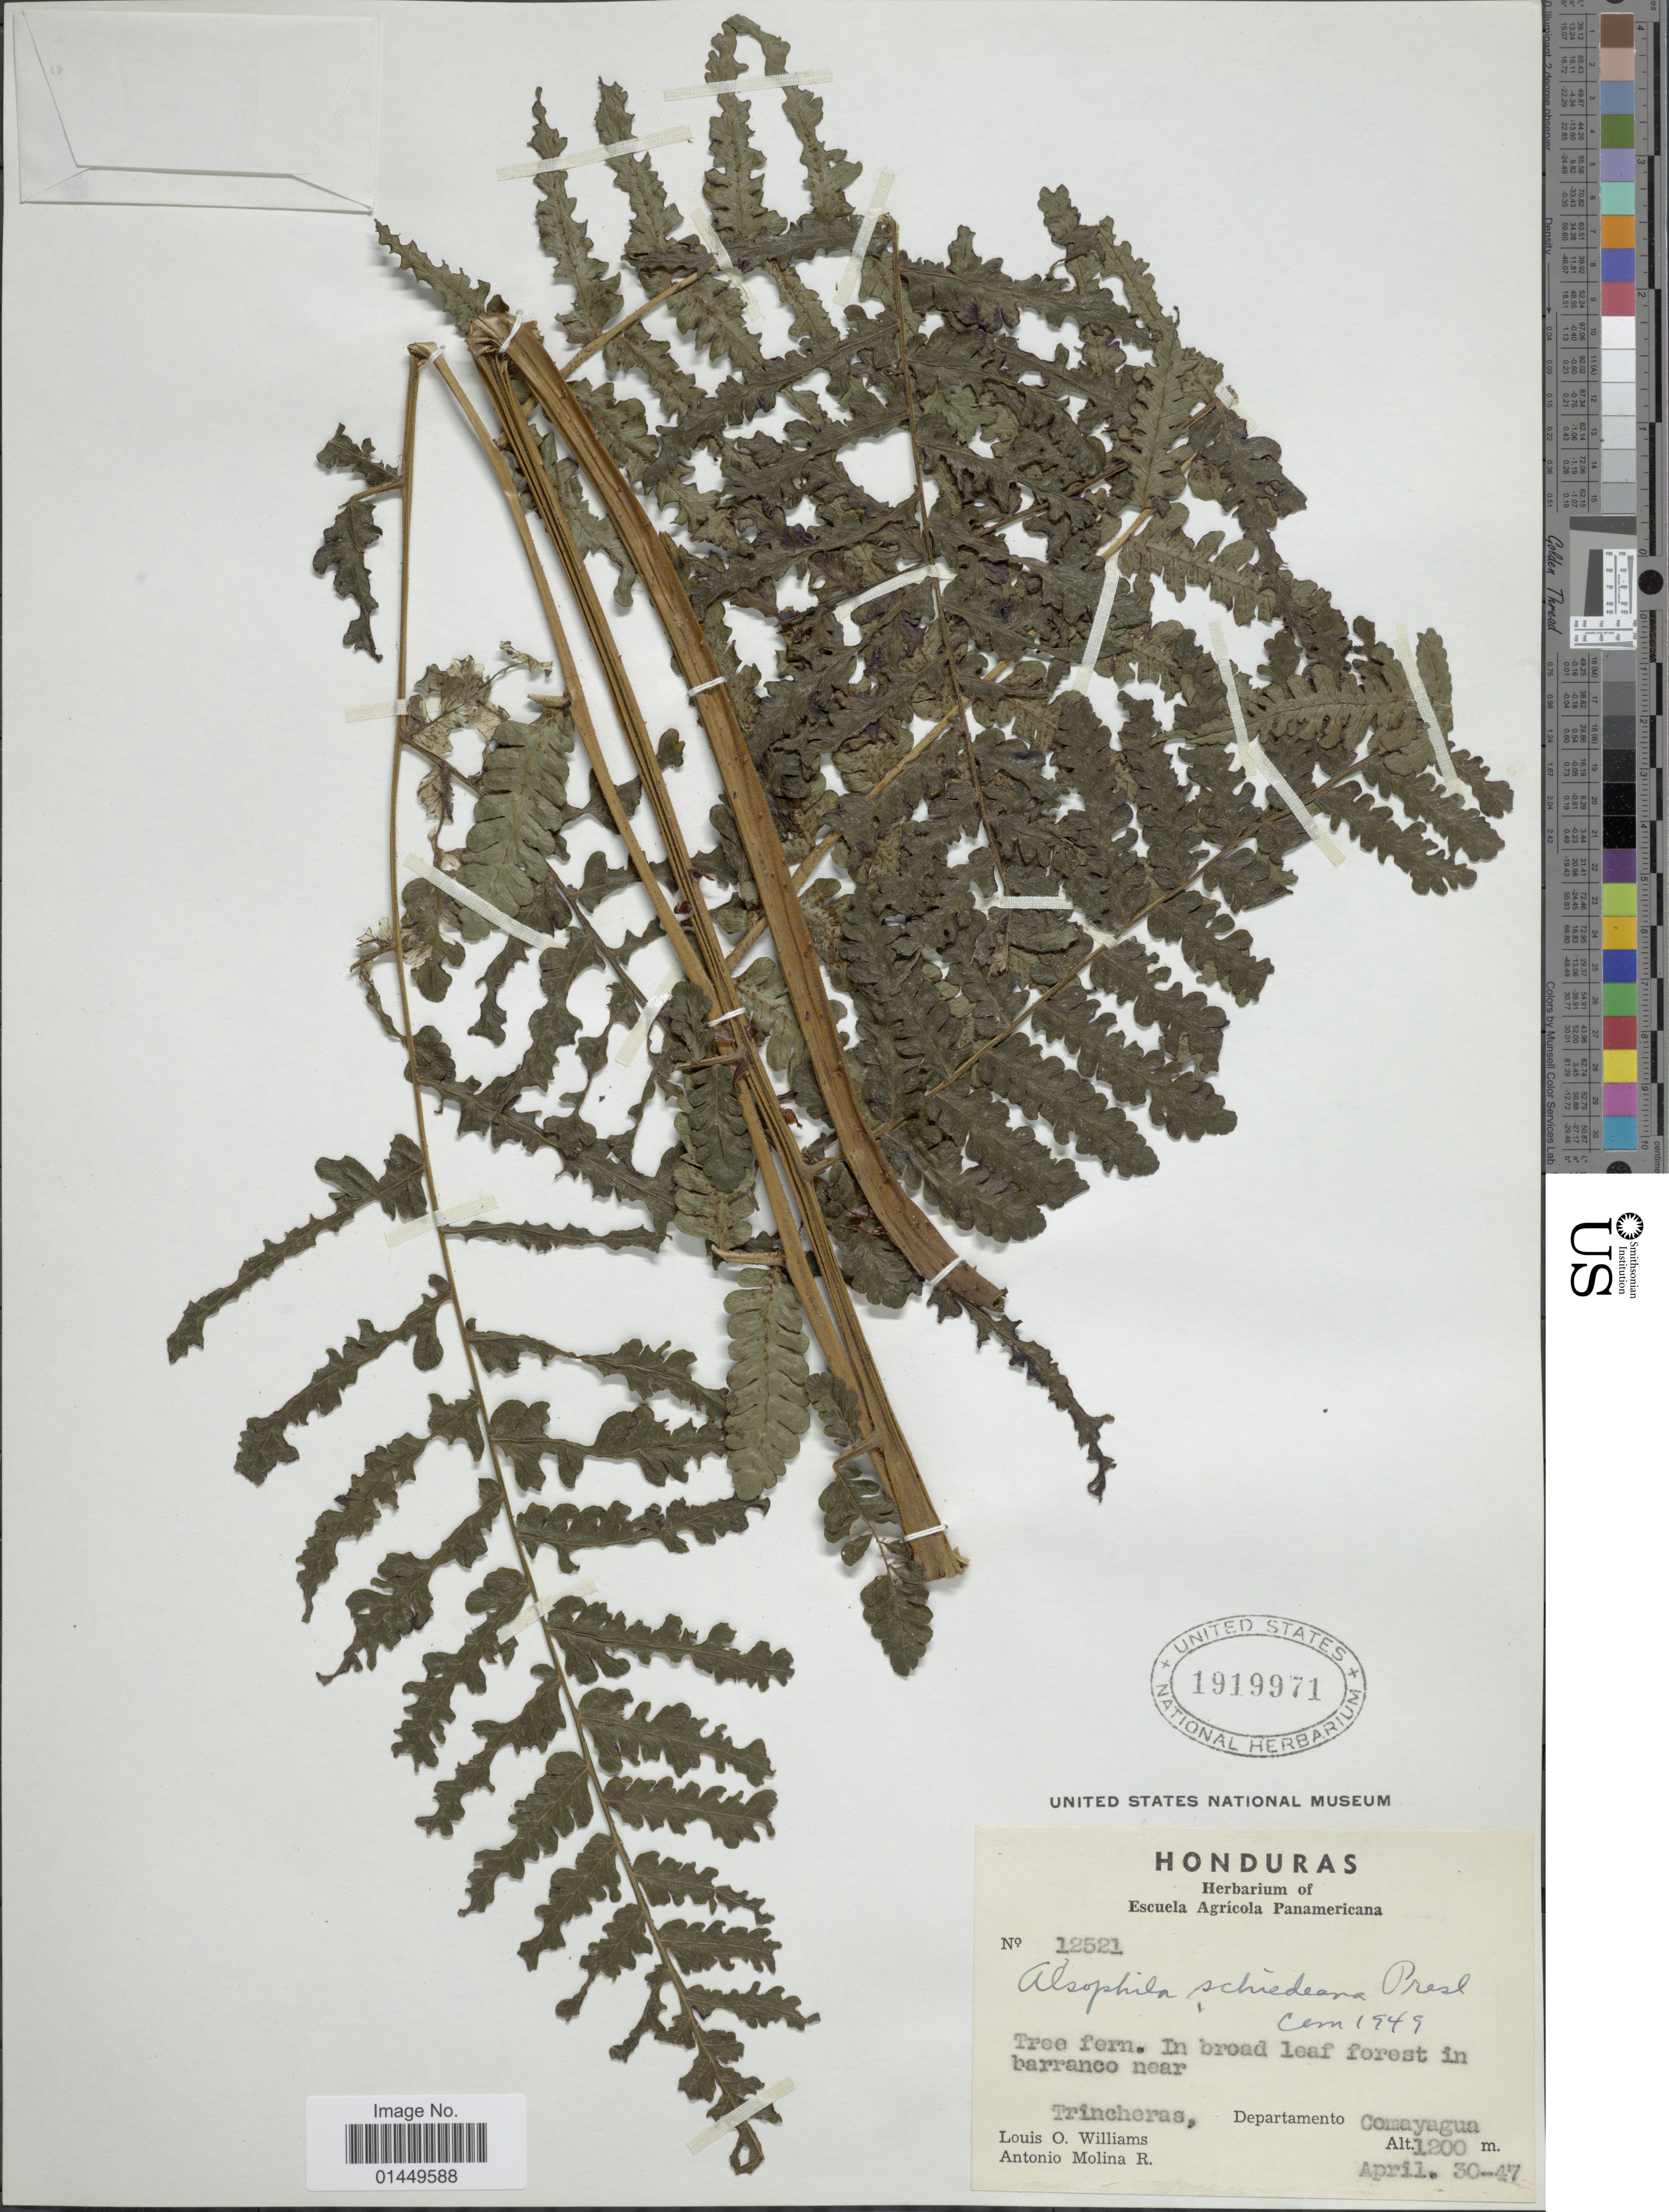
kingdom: Plantae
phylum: Tracheophyta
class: Polypodiopsida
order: Cyatheales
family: Cyatheaceae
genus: Cyathea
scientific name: Cyathea schiedeana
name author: (C. Presl) Domin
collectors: L. O. Williams & A. Molina R.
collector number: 12521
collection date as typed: Transcribed d/m/y: 30/4/47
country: Honduras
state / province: Comayagua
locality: In broad leaf forest in barranco mnear Trincheras, Departamento Comayagua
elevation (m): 1200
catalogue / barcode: US 1919971